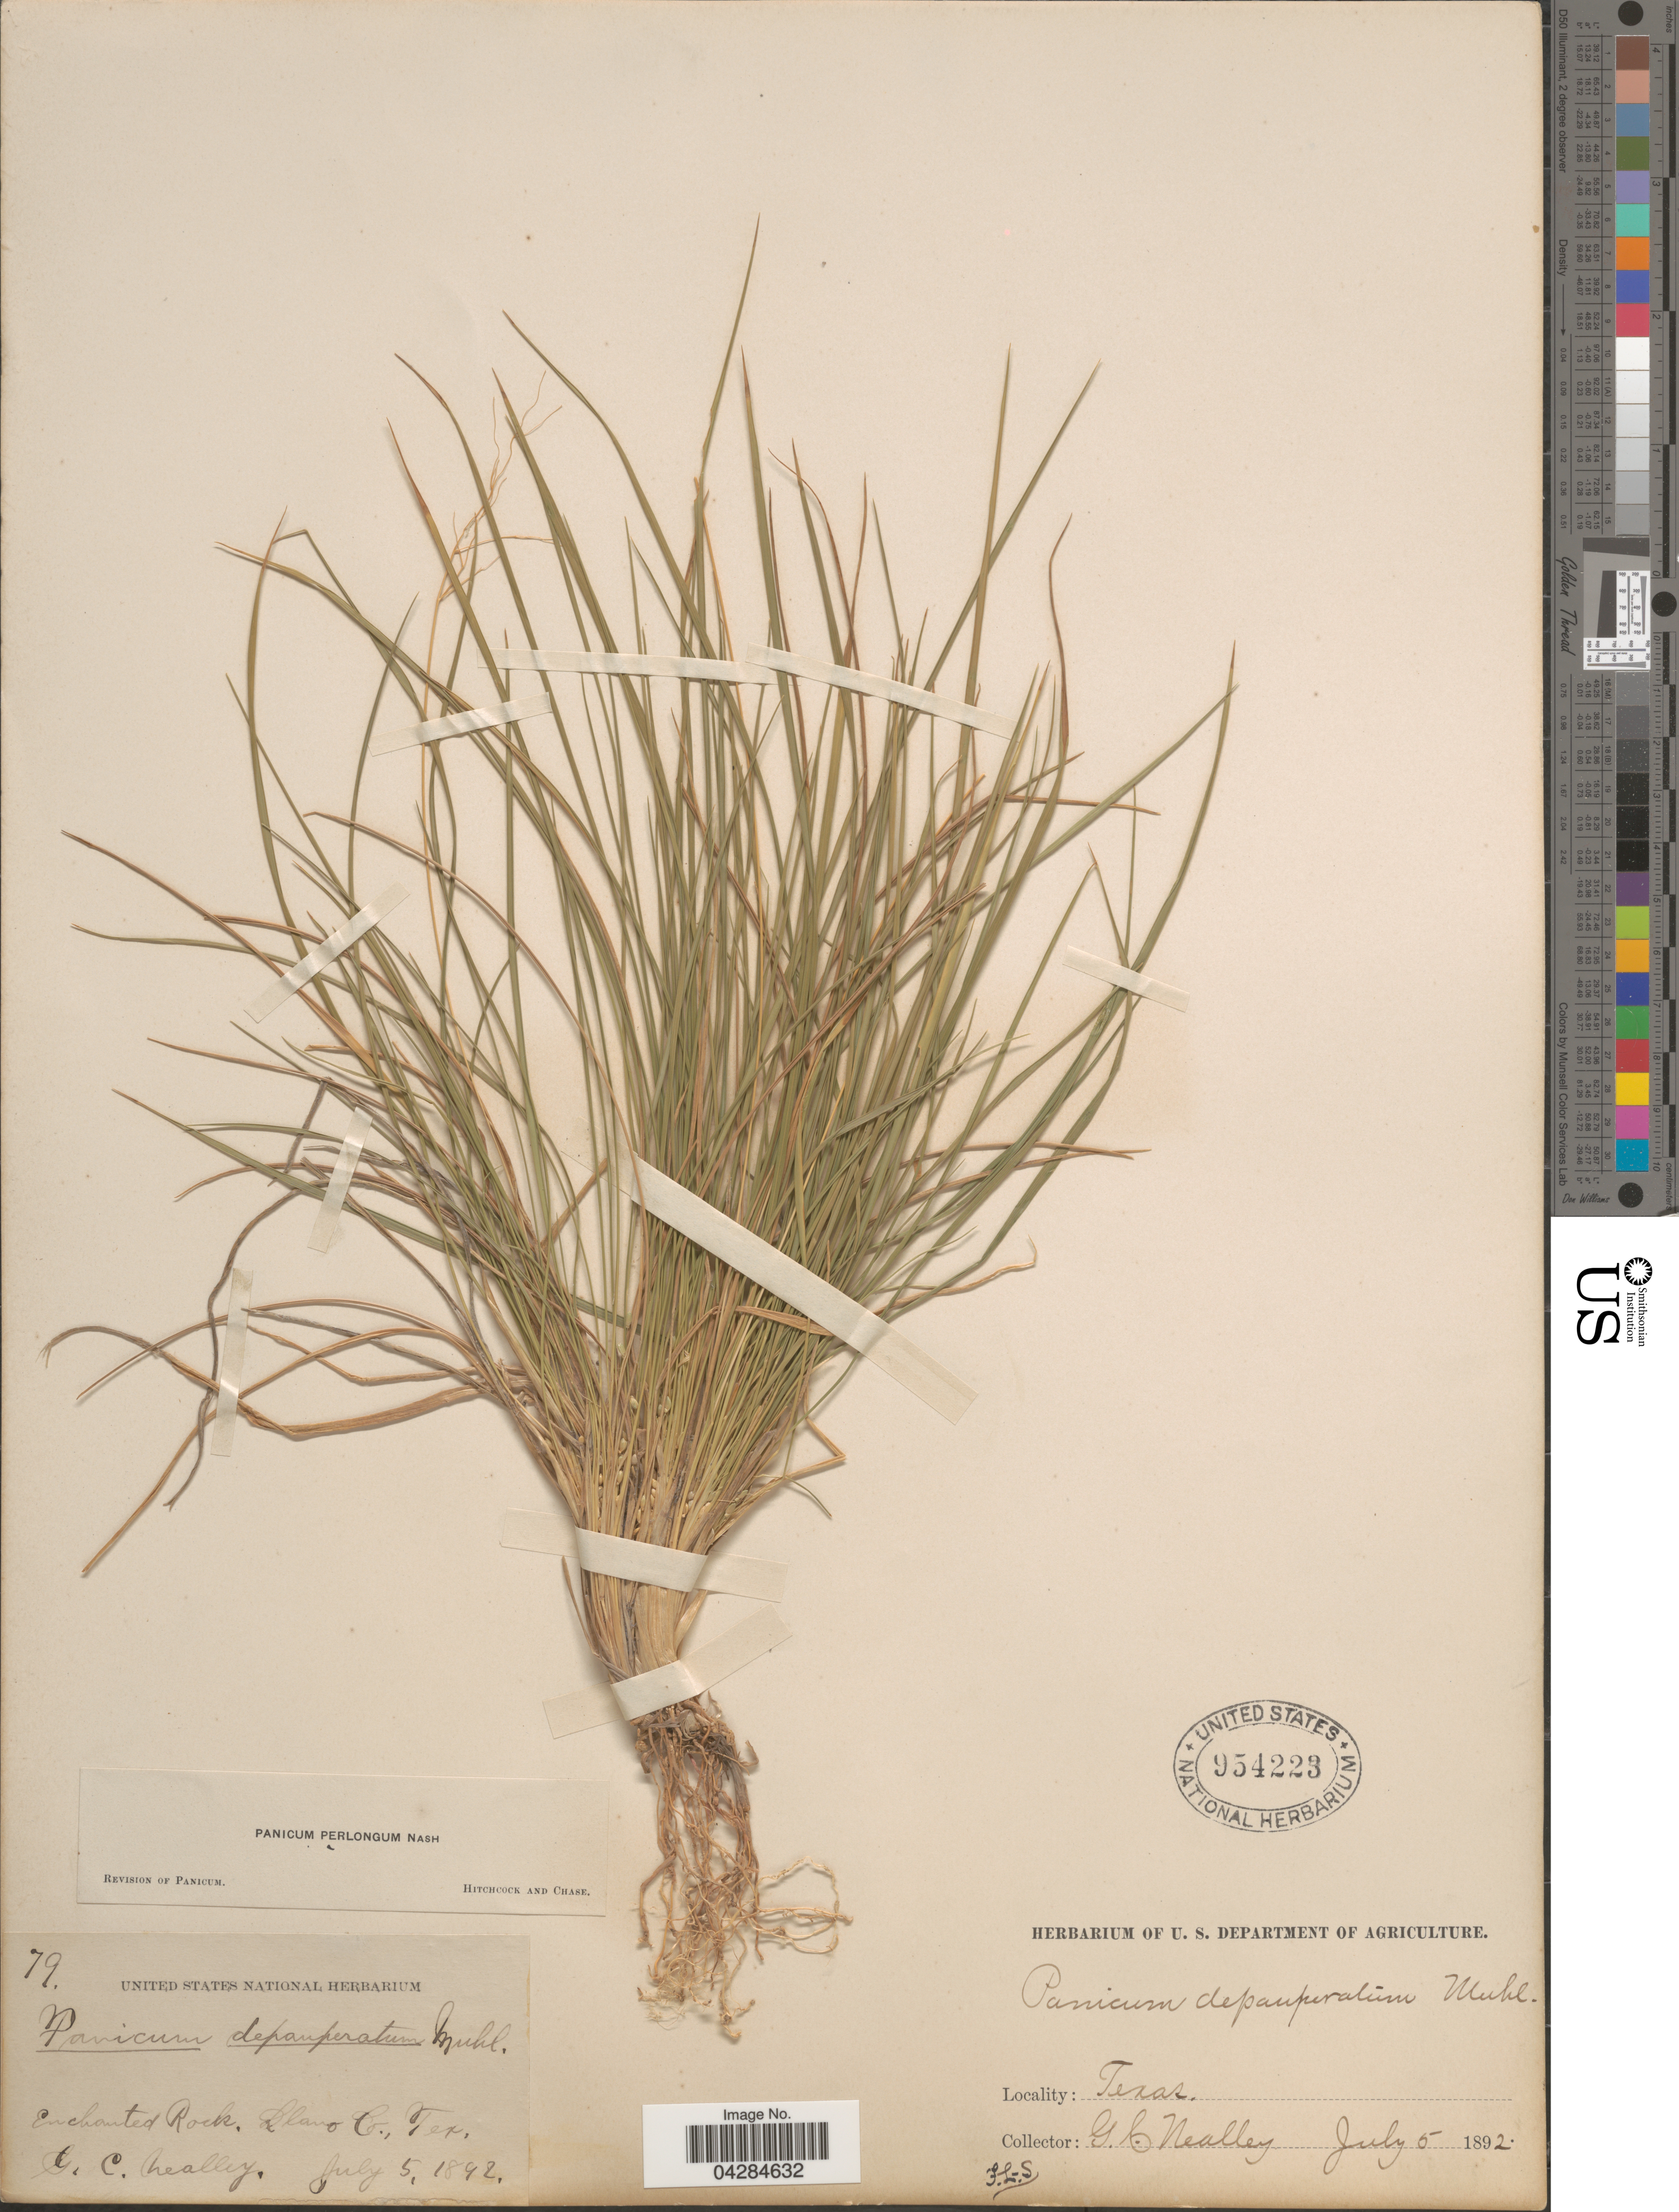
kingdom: Plantae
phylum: Tracheophyta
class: Liliopsida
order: Poales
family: Poaceae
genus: Dichanthelium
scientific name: Dichanthelium perlongum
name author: (Nash) Freckmann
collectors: G. Neally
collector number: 79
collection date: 1892-07-05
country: United States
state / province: Texas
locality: Enchanted Rock. Llano Co.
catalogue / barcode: US 954223